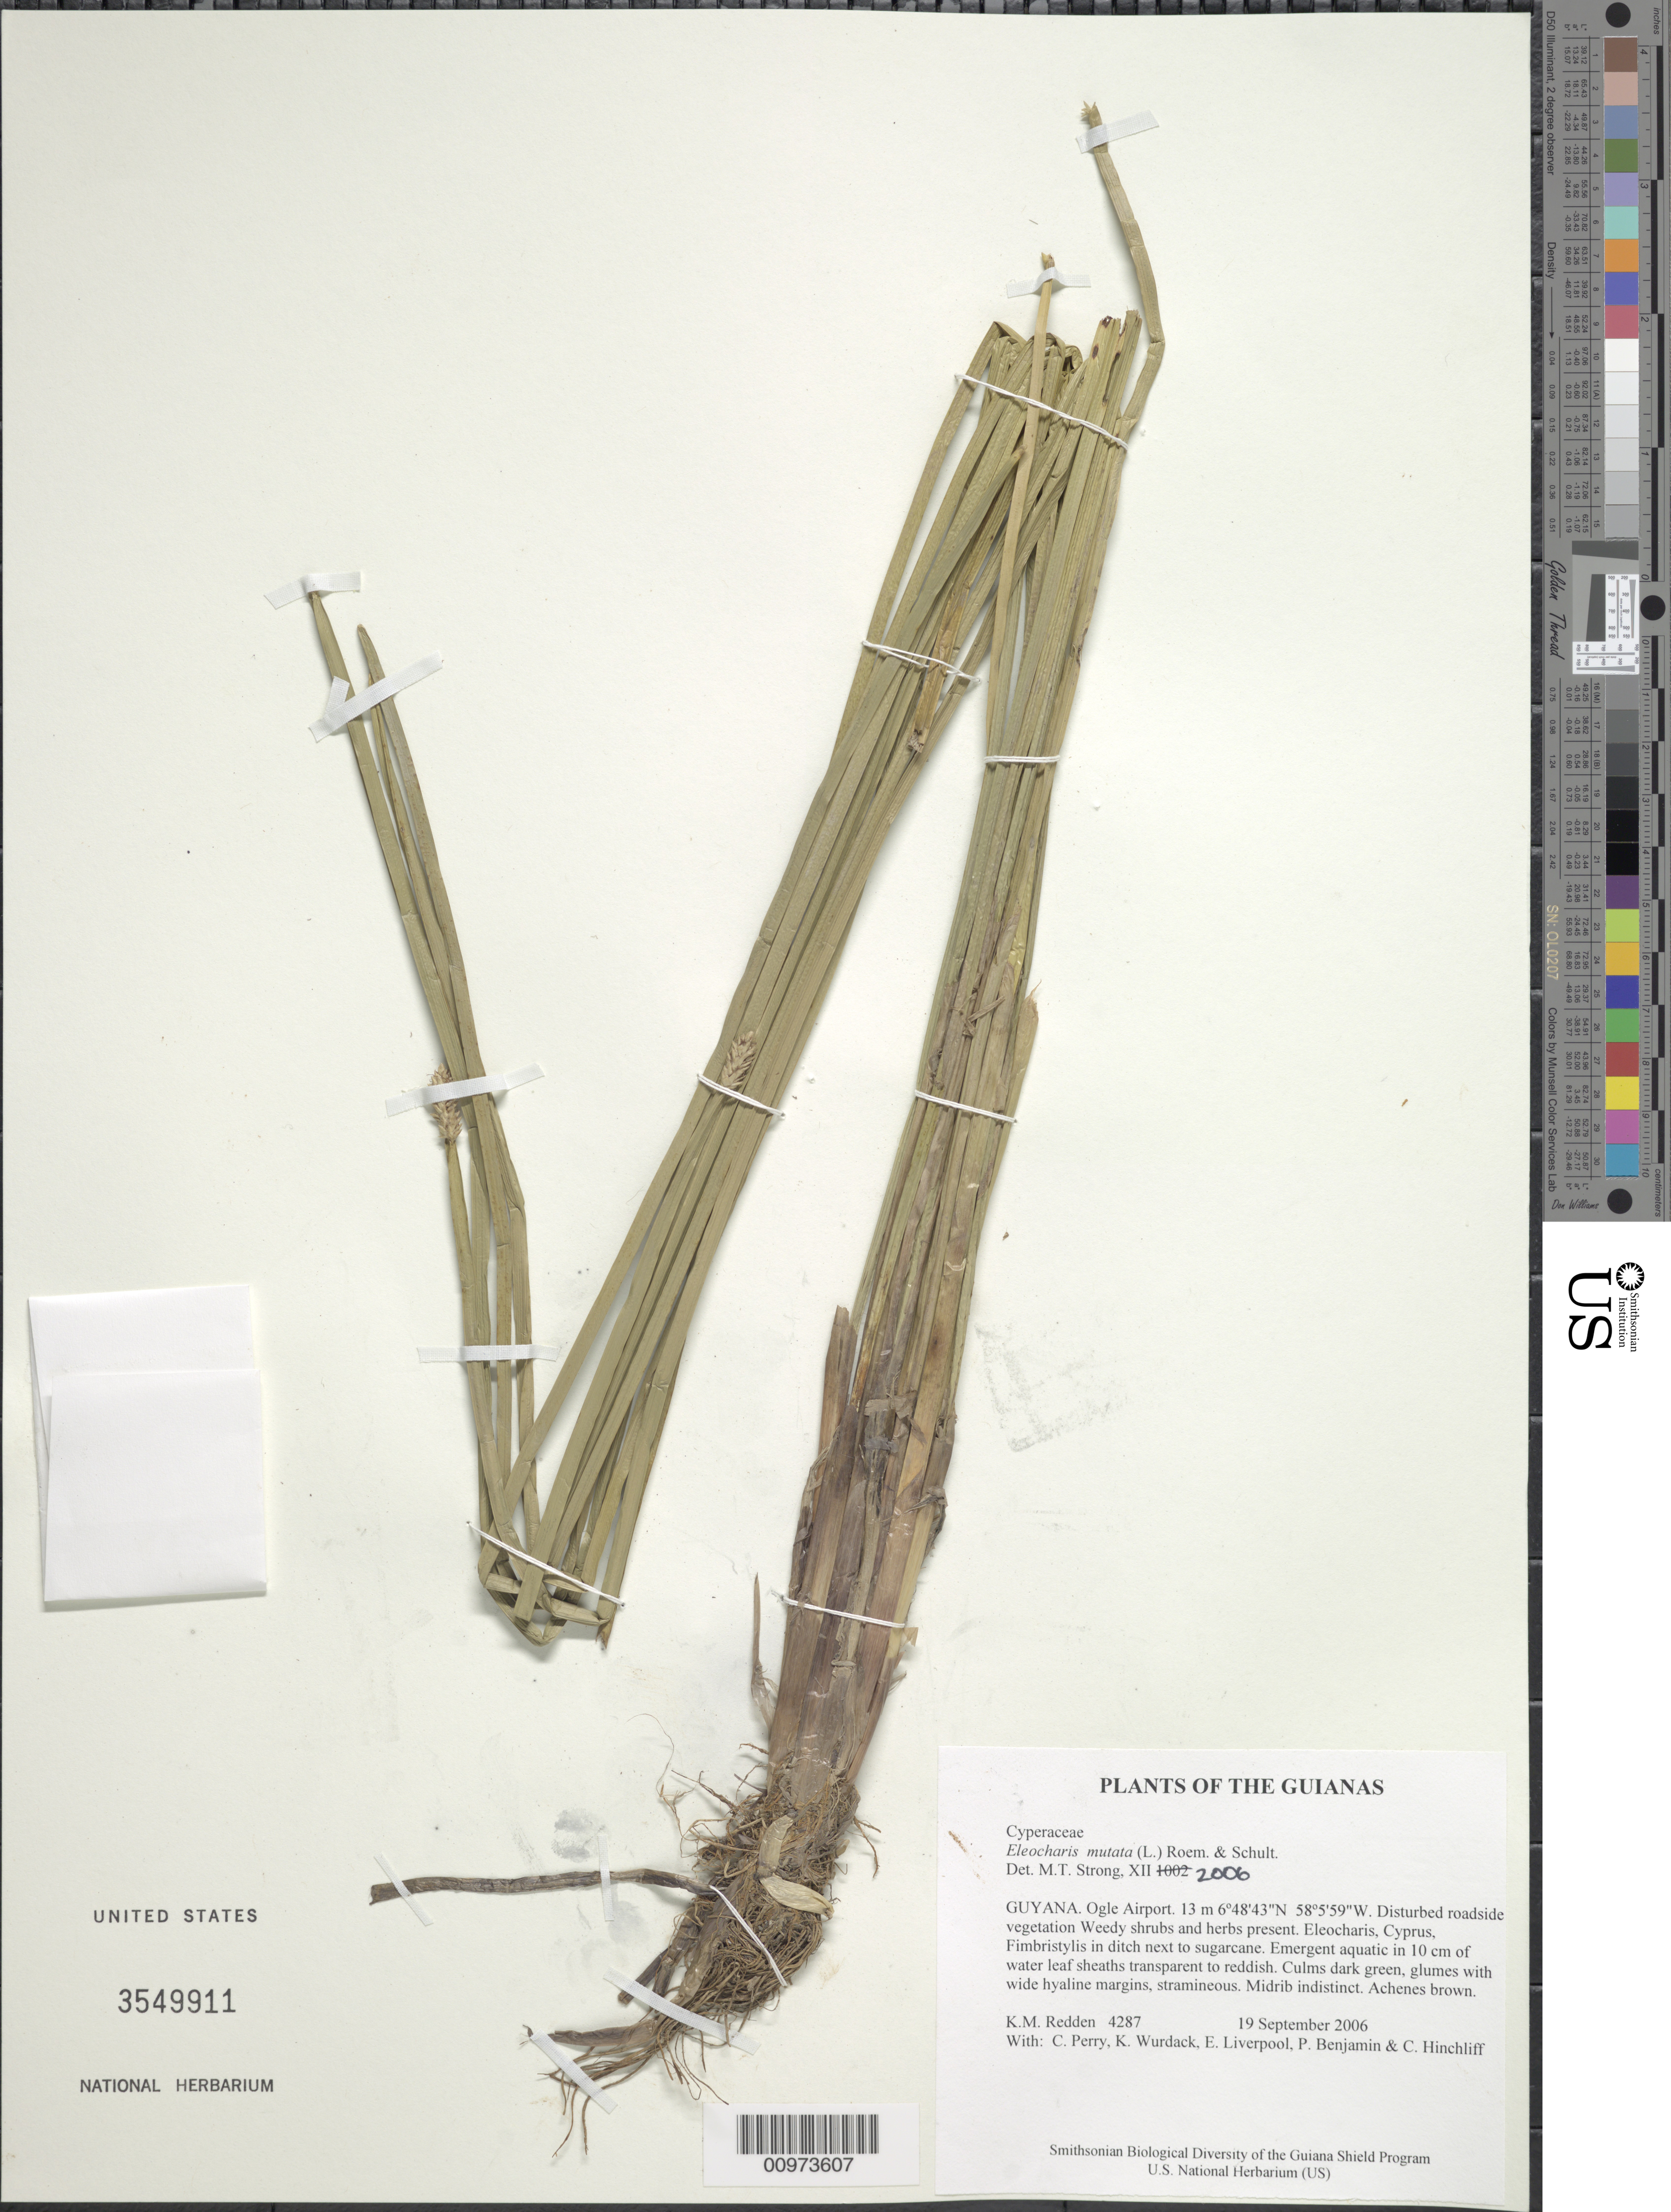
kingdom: Plantae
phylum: Tracheophyta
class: Liliopsida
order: Poales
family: Cyperaceae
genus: Eleocharis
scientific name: Eleocharis mutata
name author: (L.) Roem. & Schult.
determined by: Strong, M. T., (US), Smithsonian Institution - National Museum of Natural History (UNITED STATES)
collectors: K. M. Redden, C. Perry, K. Wurdack, E. Liverpool, P. Benjamin & C. E. Hinchliff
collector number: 4287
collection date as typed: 19 September 2006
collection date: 2006-09-19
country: Guyana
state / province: Demerara-Mahaica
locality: Ogle Airport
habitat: Disturbed roadside vegetation. Weedy shrubs and herbs present. Eleocharis, Cyprus, Fimbristylis in ditch next to sugarcane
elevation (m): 13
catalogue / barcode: US 3549911